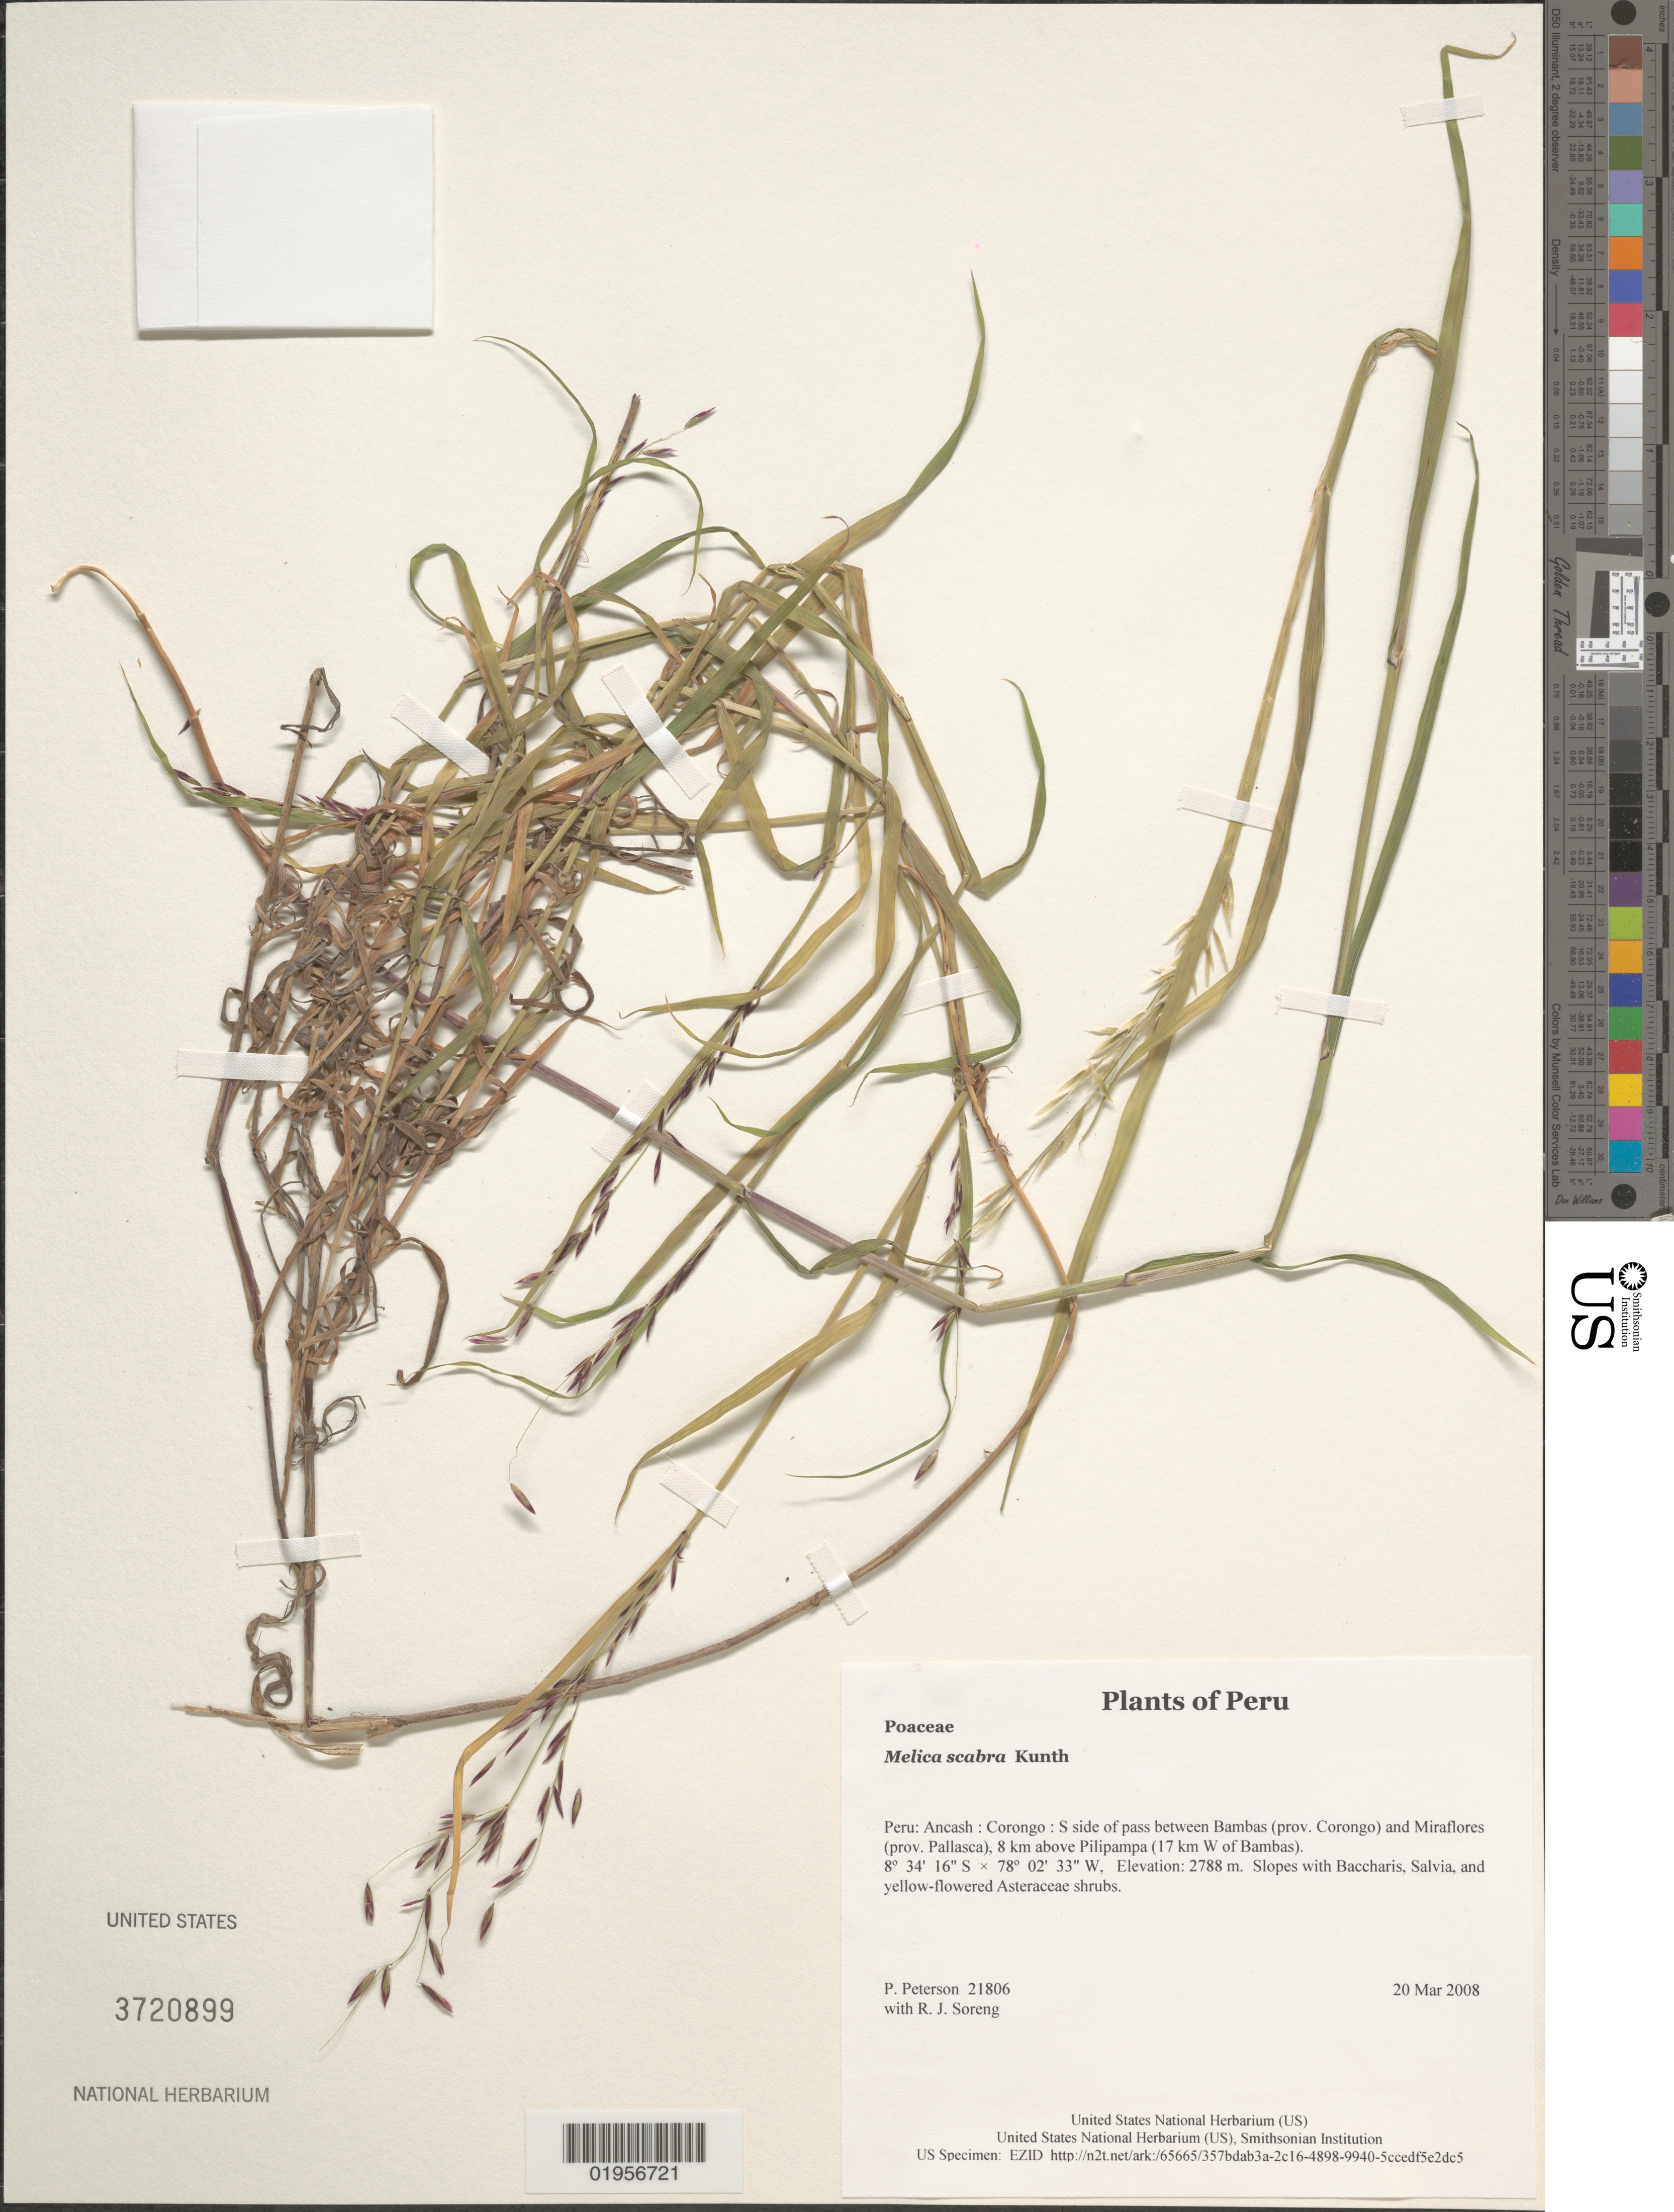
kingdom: Plantae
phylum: Tracheophyta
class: Liliopsida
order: Poales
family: Poaceae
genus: Melica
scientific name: Melica scabra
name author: Kunth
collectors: P. M. Peterson & R. J. Soreng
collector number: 21806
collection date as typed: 20 Mar 2008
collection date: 2008-03-20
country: Peru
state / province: Ancash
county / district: Corongo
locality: S side of pass between Bambas (prov. Corongo) and Miraflores (prov. Pallasca), 8 km above Pilipampa (17 km W of Bambas)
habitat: Slopes with Baccharis, Salvia, and yellow-flowered Asteraceae shrubs.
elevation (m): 2788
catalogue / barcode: US 3720899